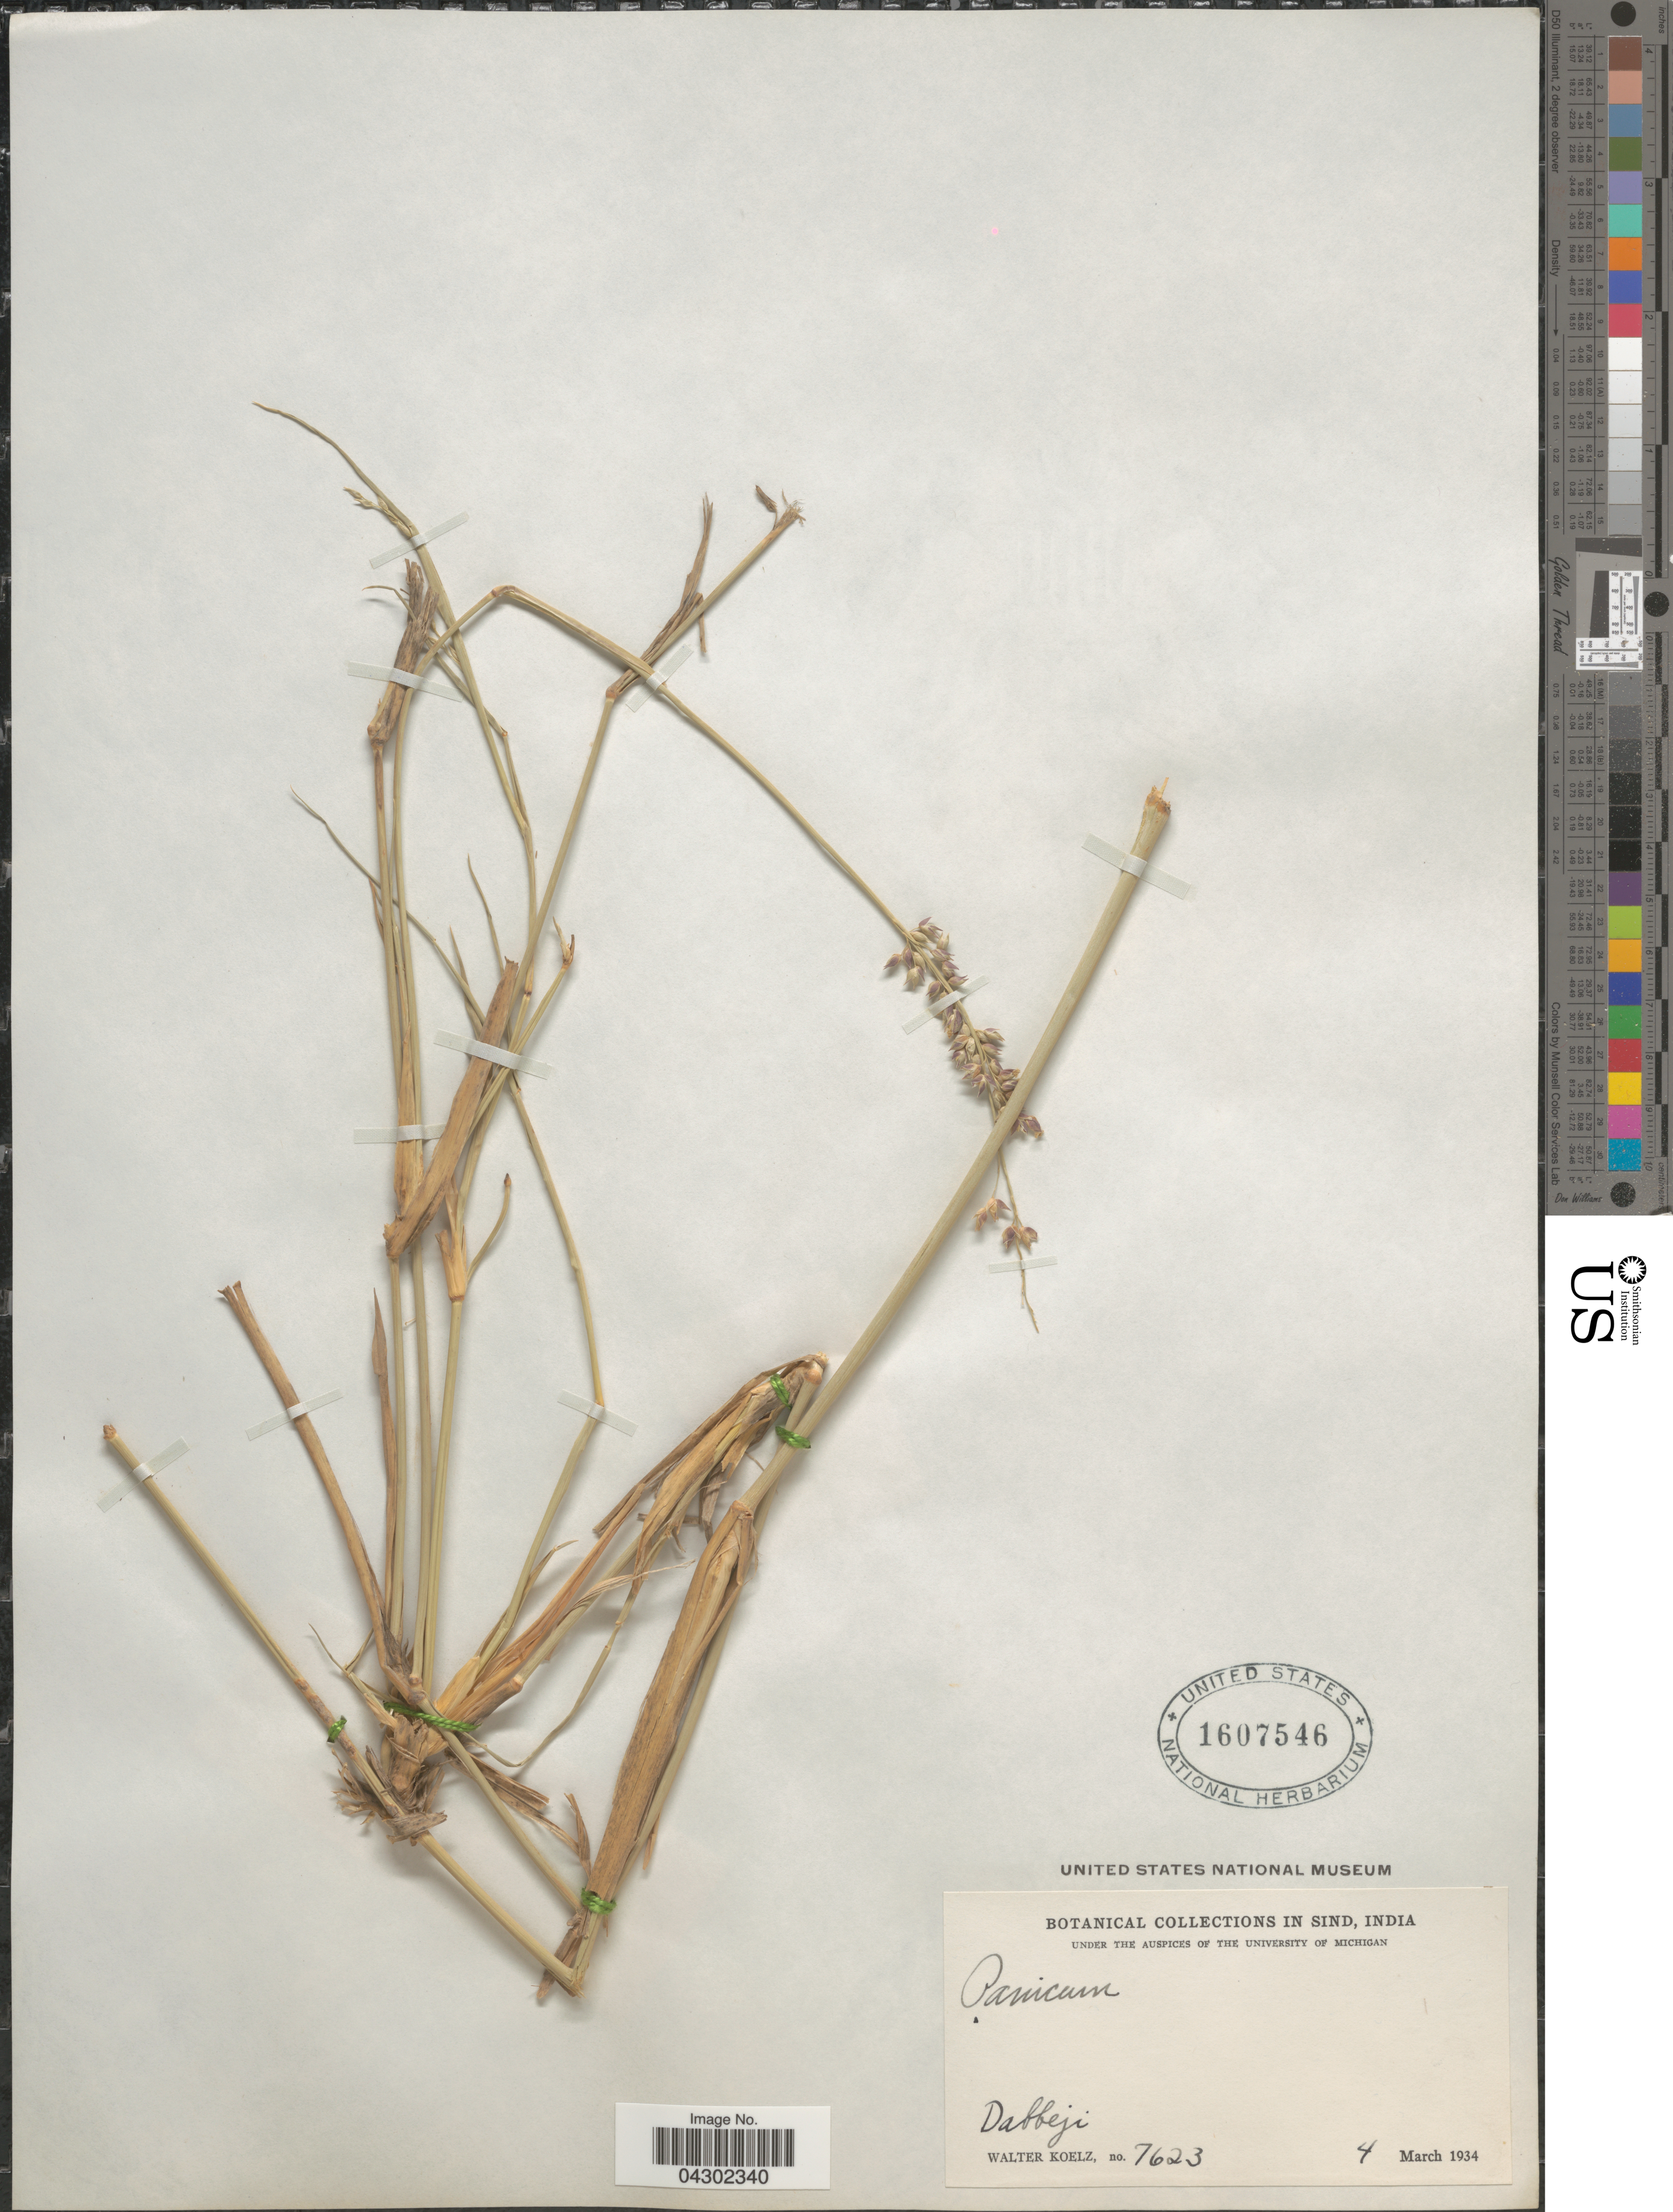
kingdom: Plantae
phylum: Tracheophyta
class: Liliopsida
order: Poales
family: Poaceae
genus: Panicum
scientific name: Panicum turgidum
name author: Forssk.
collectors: W. N. Koelz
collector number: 7623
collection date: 1934-03-04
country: Pakistan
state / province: Sindh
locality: In Sind. Dabbeji.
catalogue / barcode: US 1607546